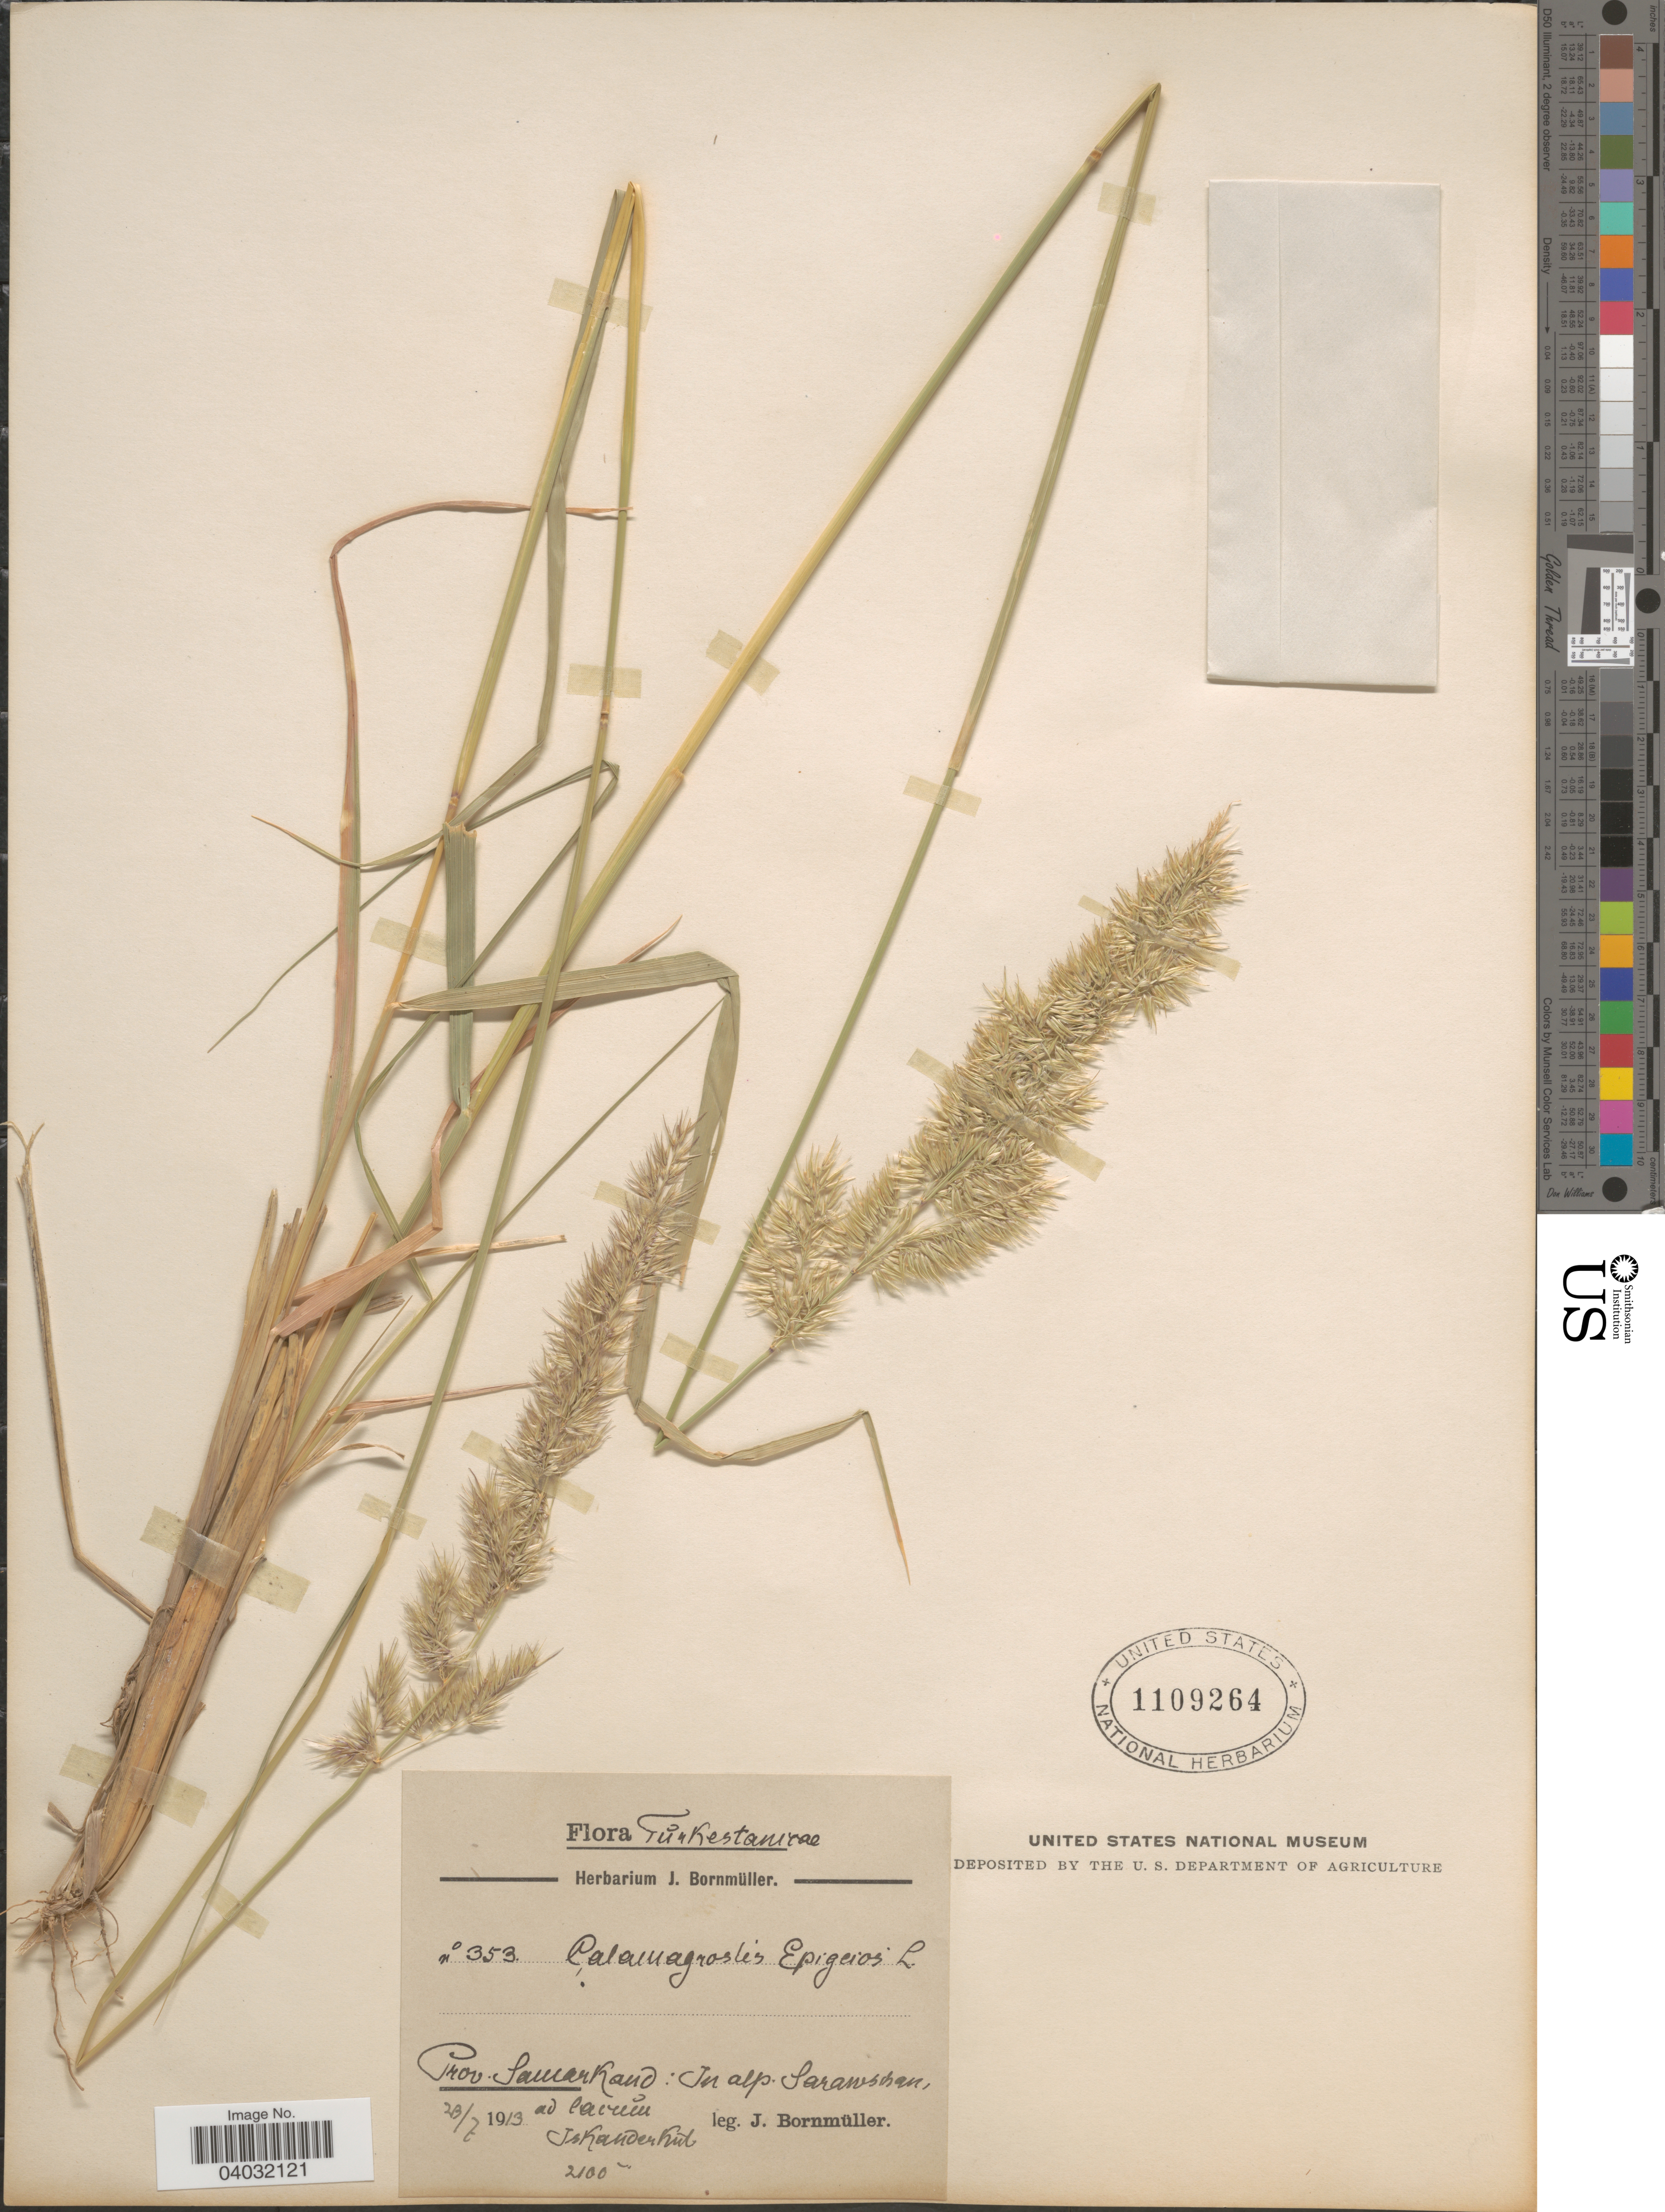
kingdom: Plantae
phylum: Tracheophyta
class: Liliopsida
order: Poales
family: Poaceae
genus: Calamagrostis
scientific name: Calamagrostis epigeios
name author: (L.) Roth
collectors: J. Bornmüller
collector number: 353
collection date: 1913-07-28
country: Uzbekistan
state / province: Samarqand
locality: Prov. Samarkand: In alp. Sarawschan ad lavum. Iskander Kul.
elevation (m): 640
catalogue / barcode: US 1109264